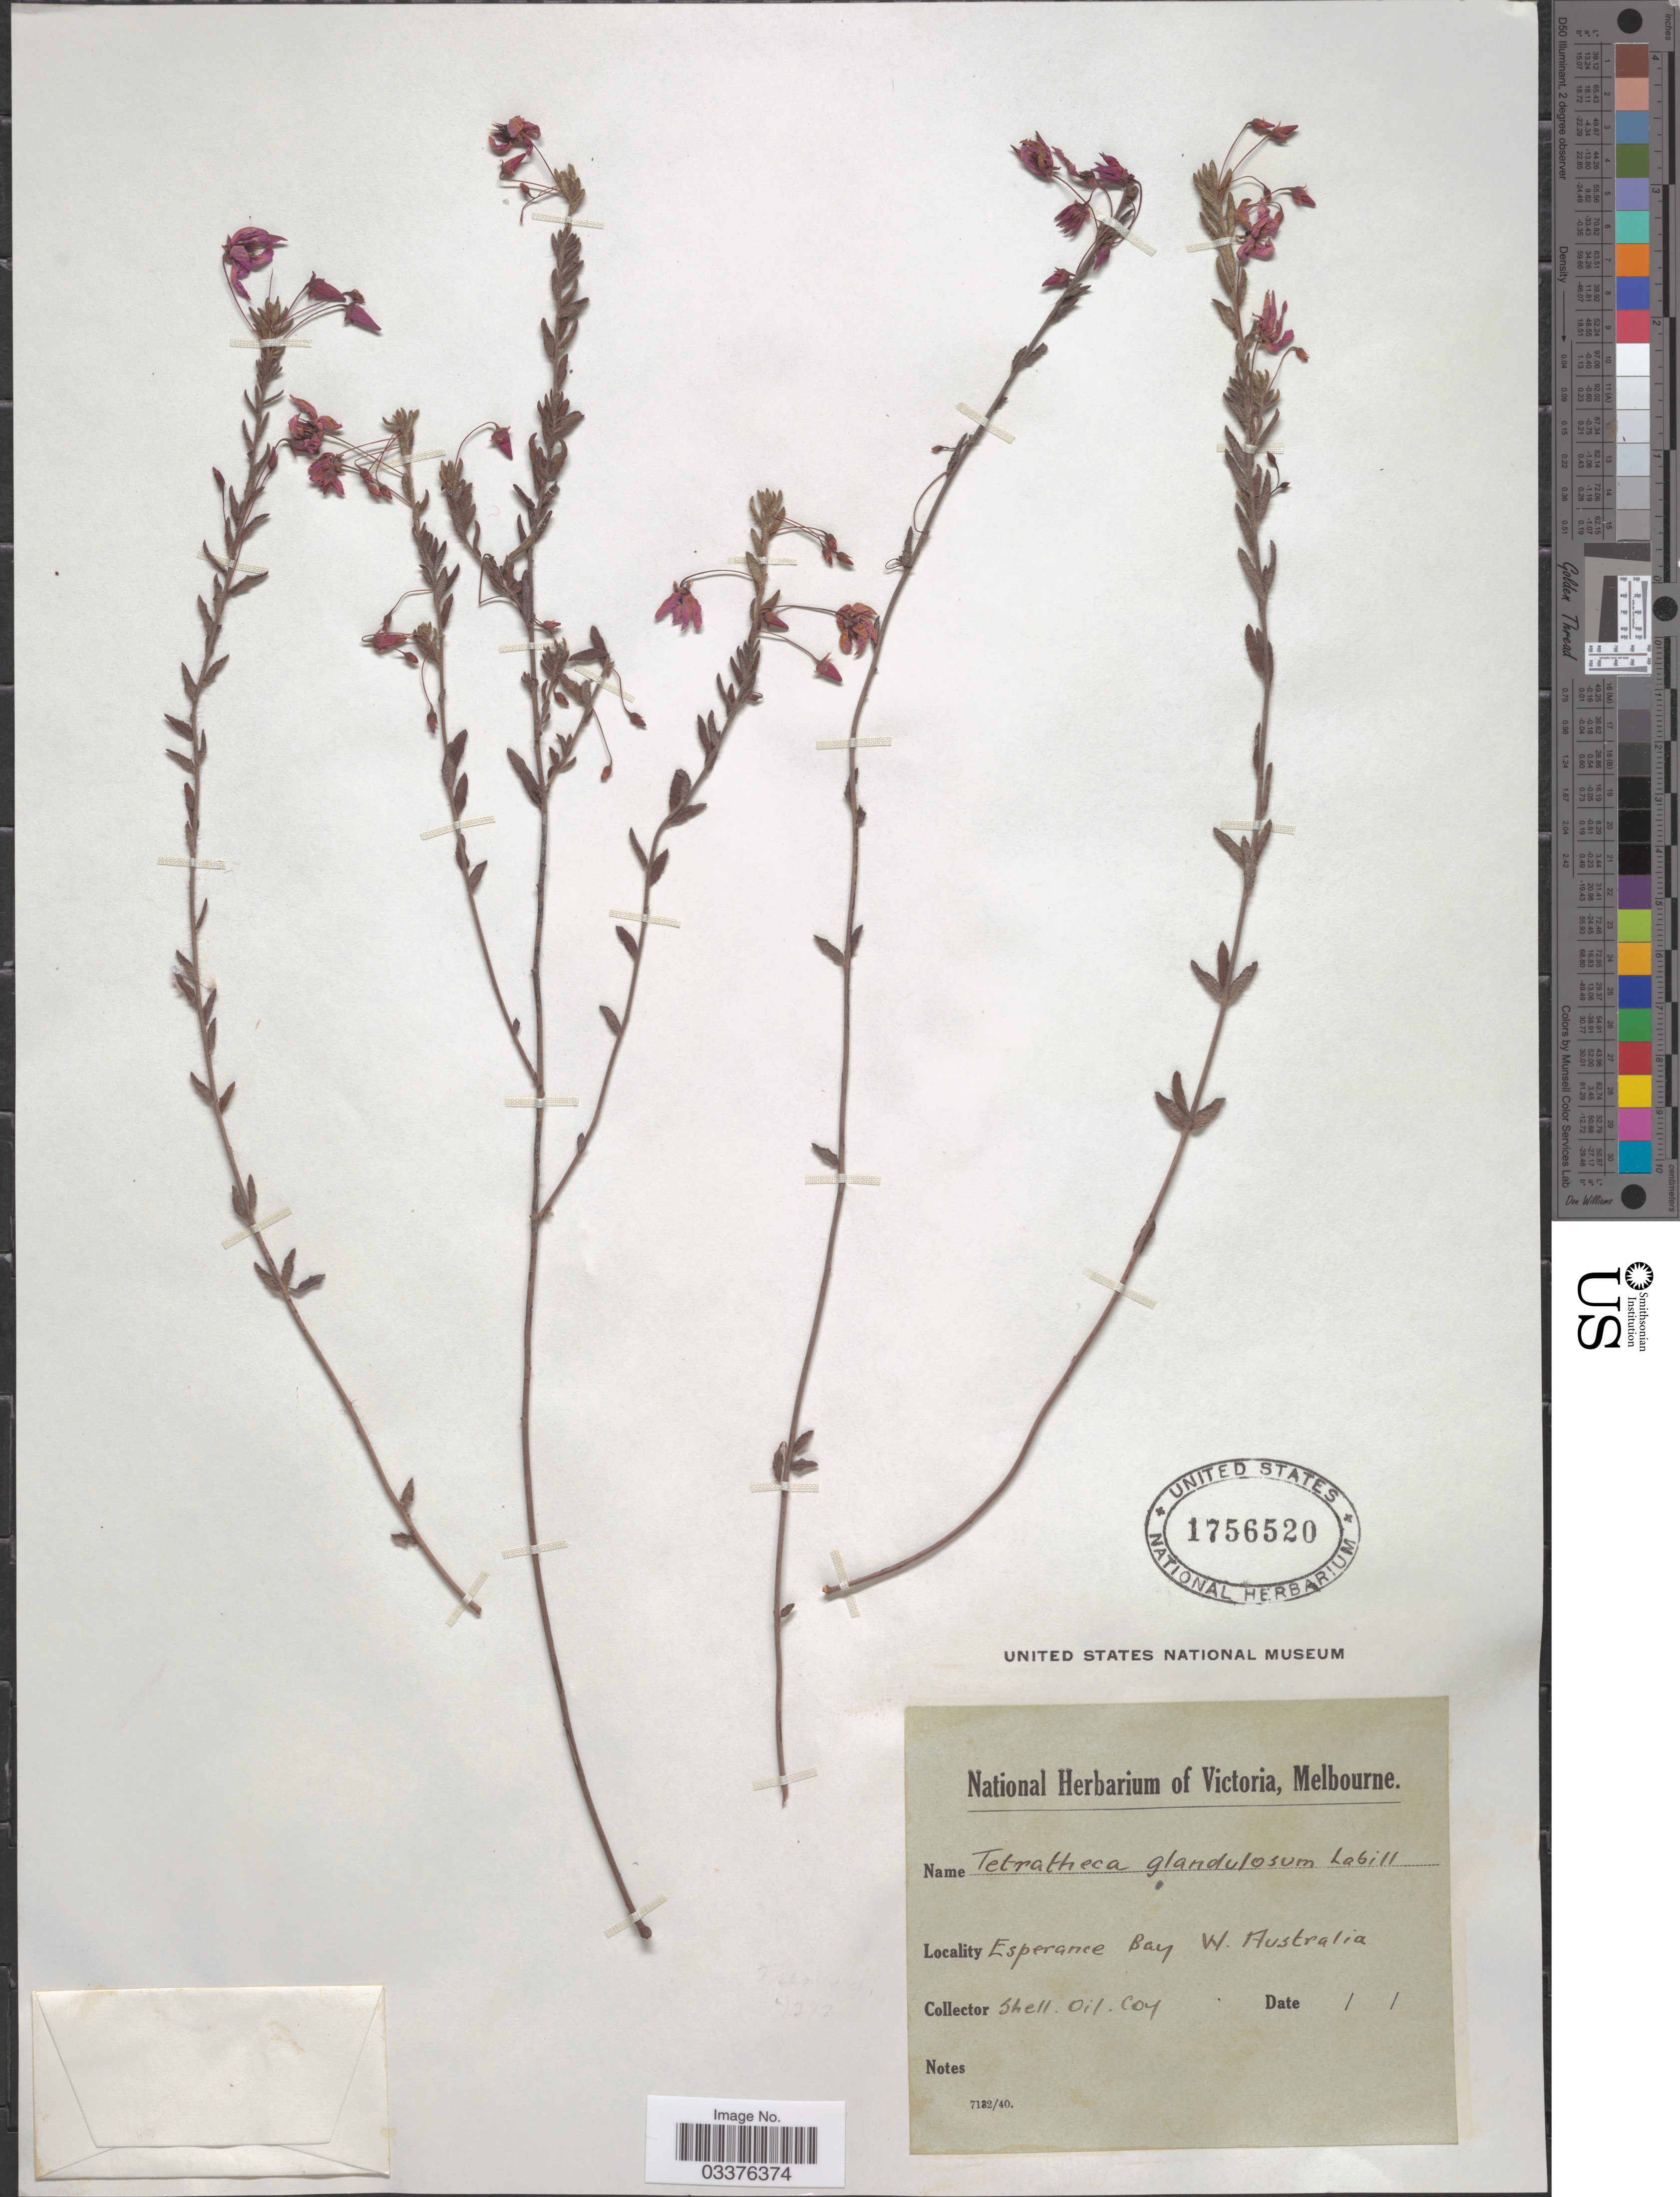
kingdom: Plantae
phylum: Tracheophyta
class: Magnoliopsida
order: Oxalidales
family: Elaeocarpaceae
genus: Tetratheca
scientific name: Tetratheca glandulosa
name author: Sm.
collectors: Shell Oil Corp.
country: Australia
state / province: Western Australia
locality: Esperance Bay W. Australia.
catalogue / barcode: US 1756520